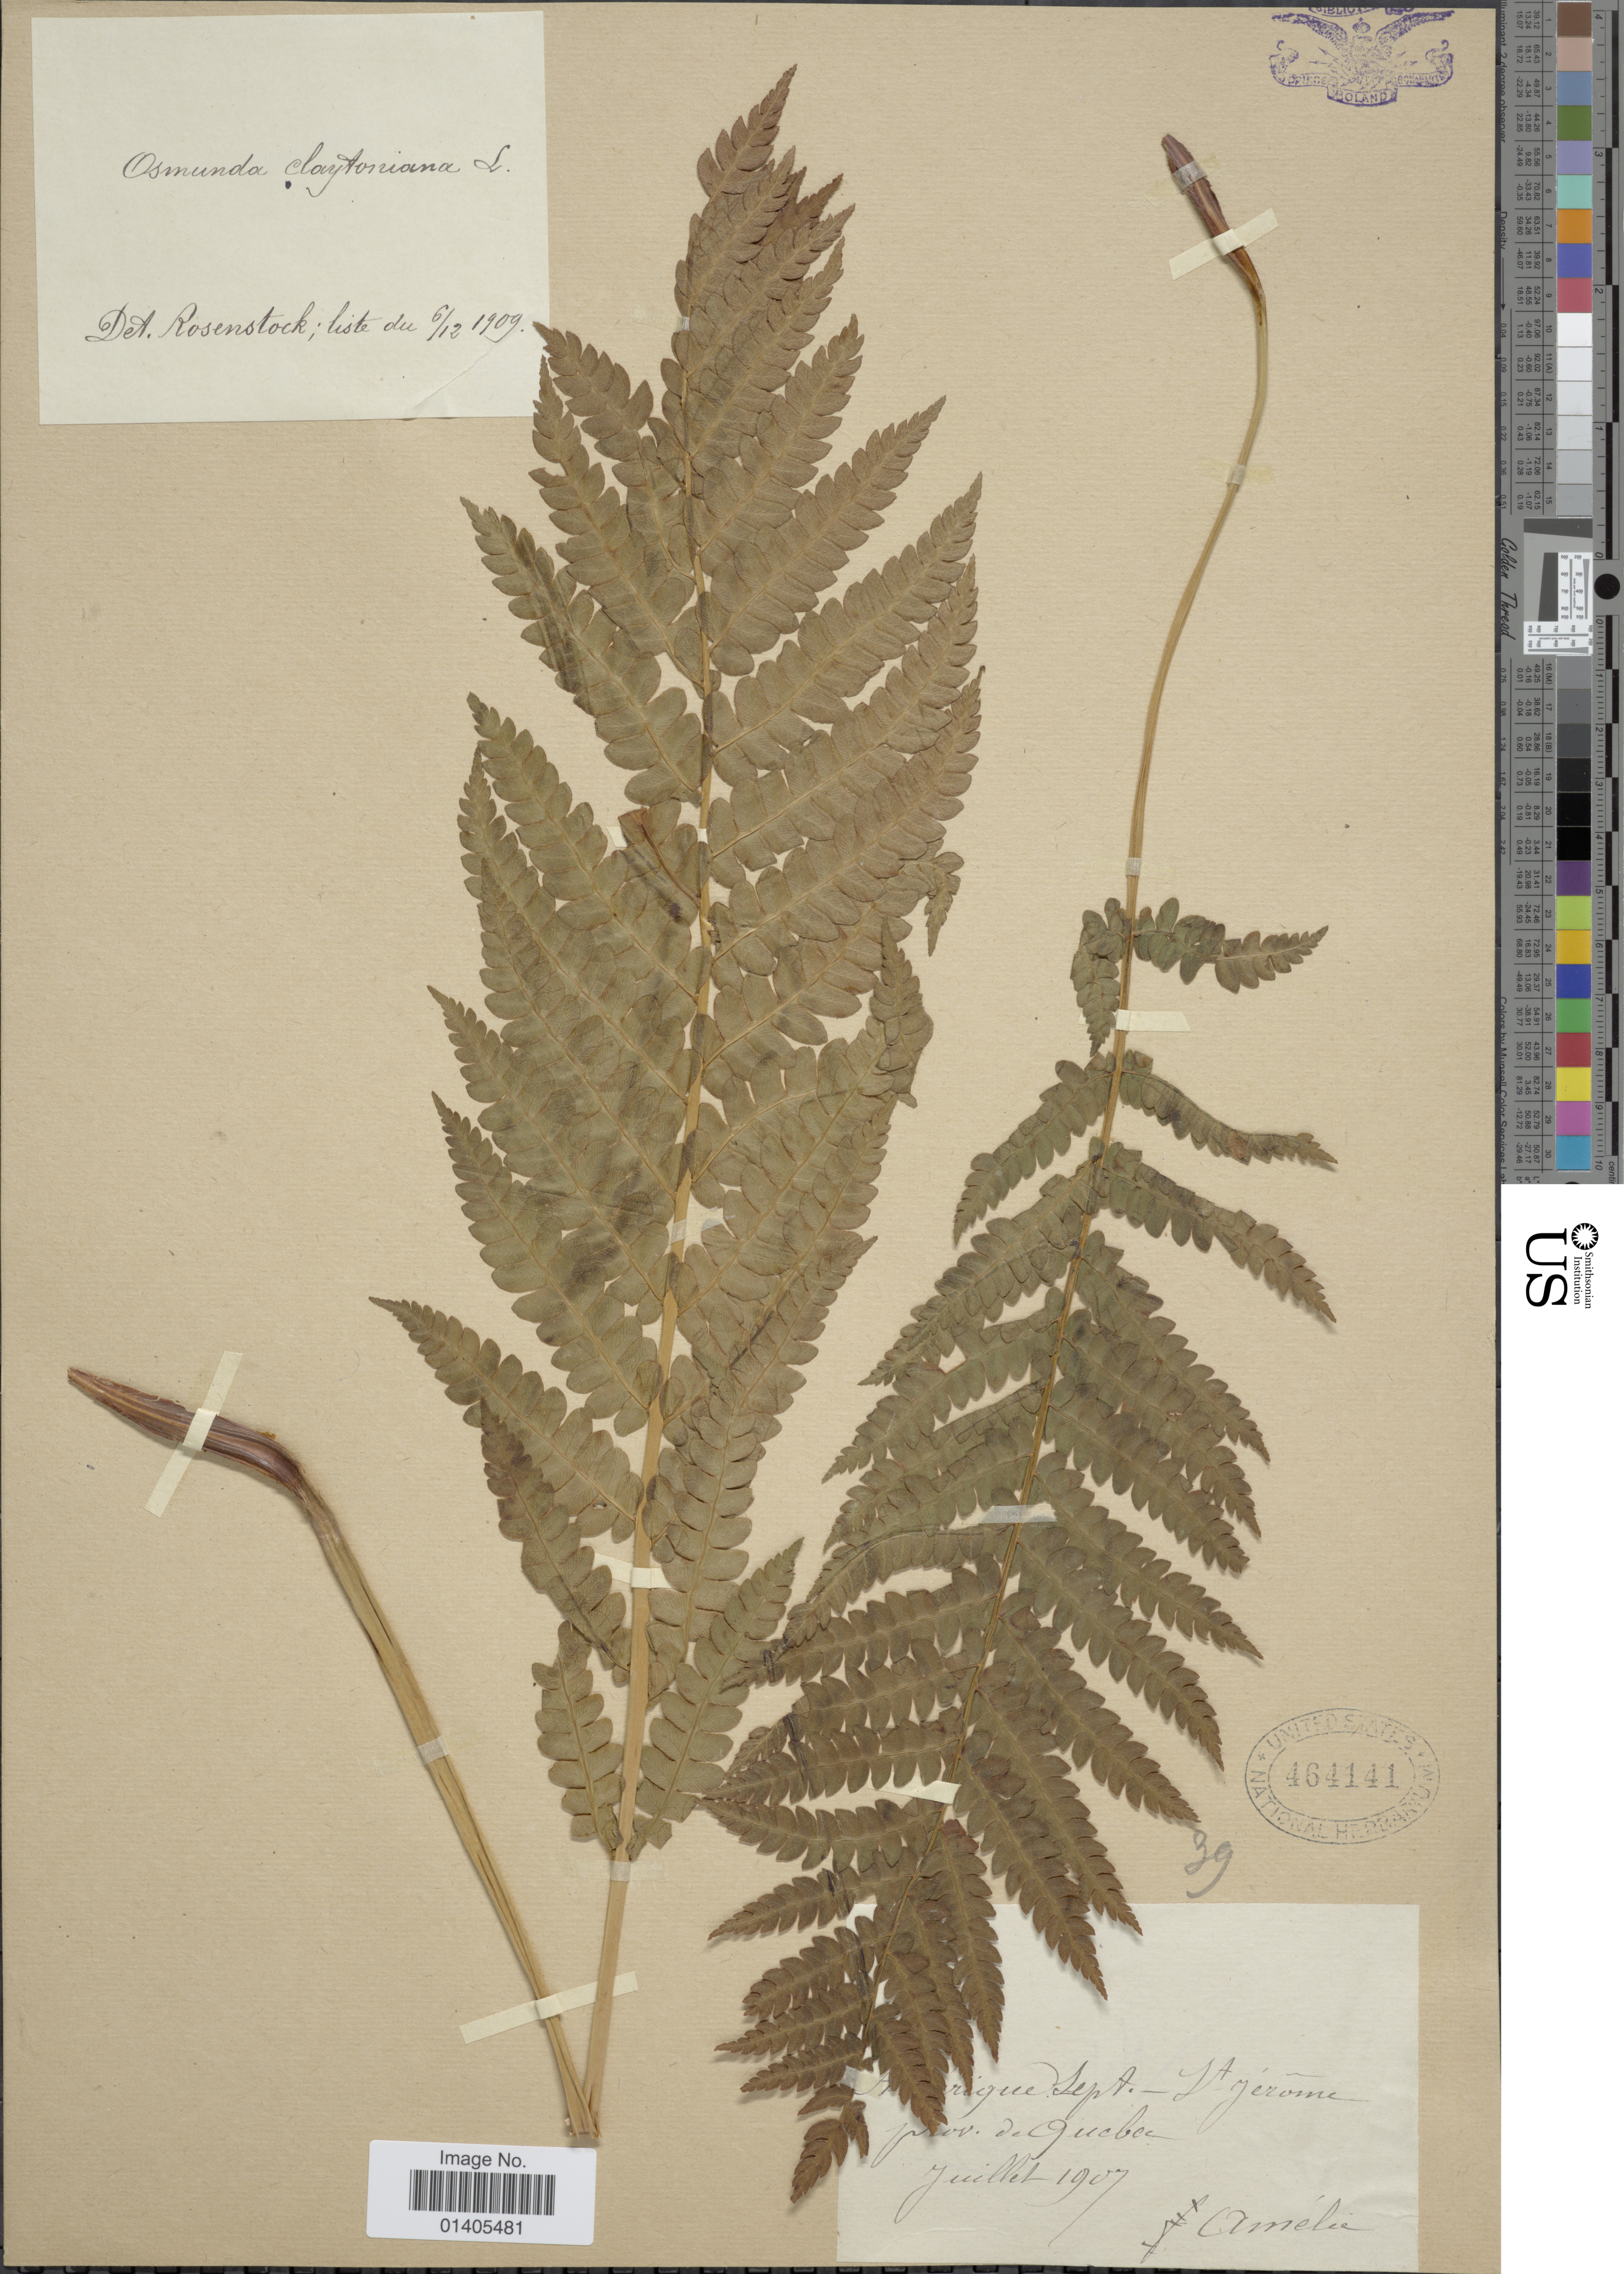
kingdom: Plantae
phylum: Tracheophyta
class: Polypodiopsida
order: Osmundales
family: Osmundaceae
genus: Osmunda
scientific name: Osmunda claytoniana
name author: (L.) Tagawa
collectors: Amélie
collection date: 1907-07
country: Canada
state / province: Quebec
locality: St Jerome, prov. de Quebec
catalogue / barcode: US 464141